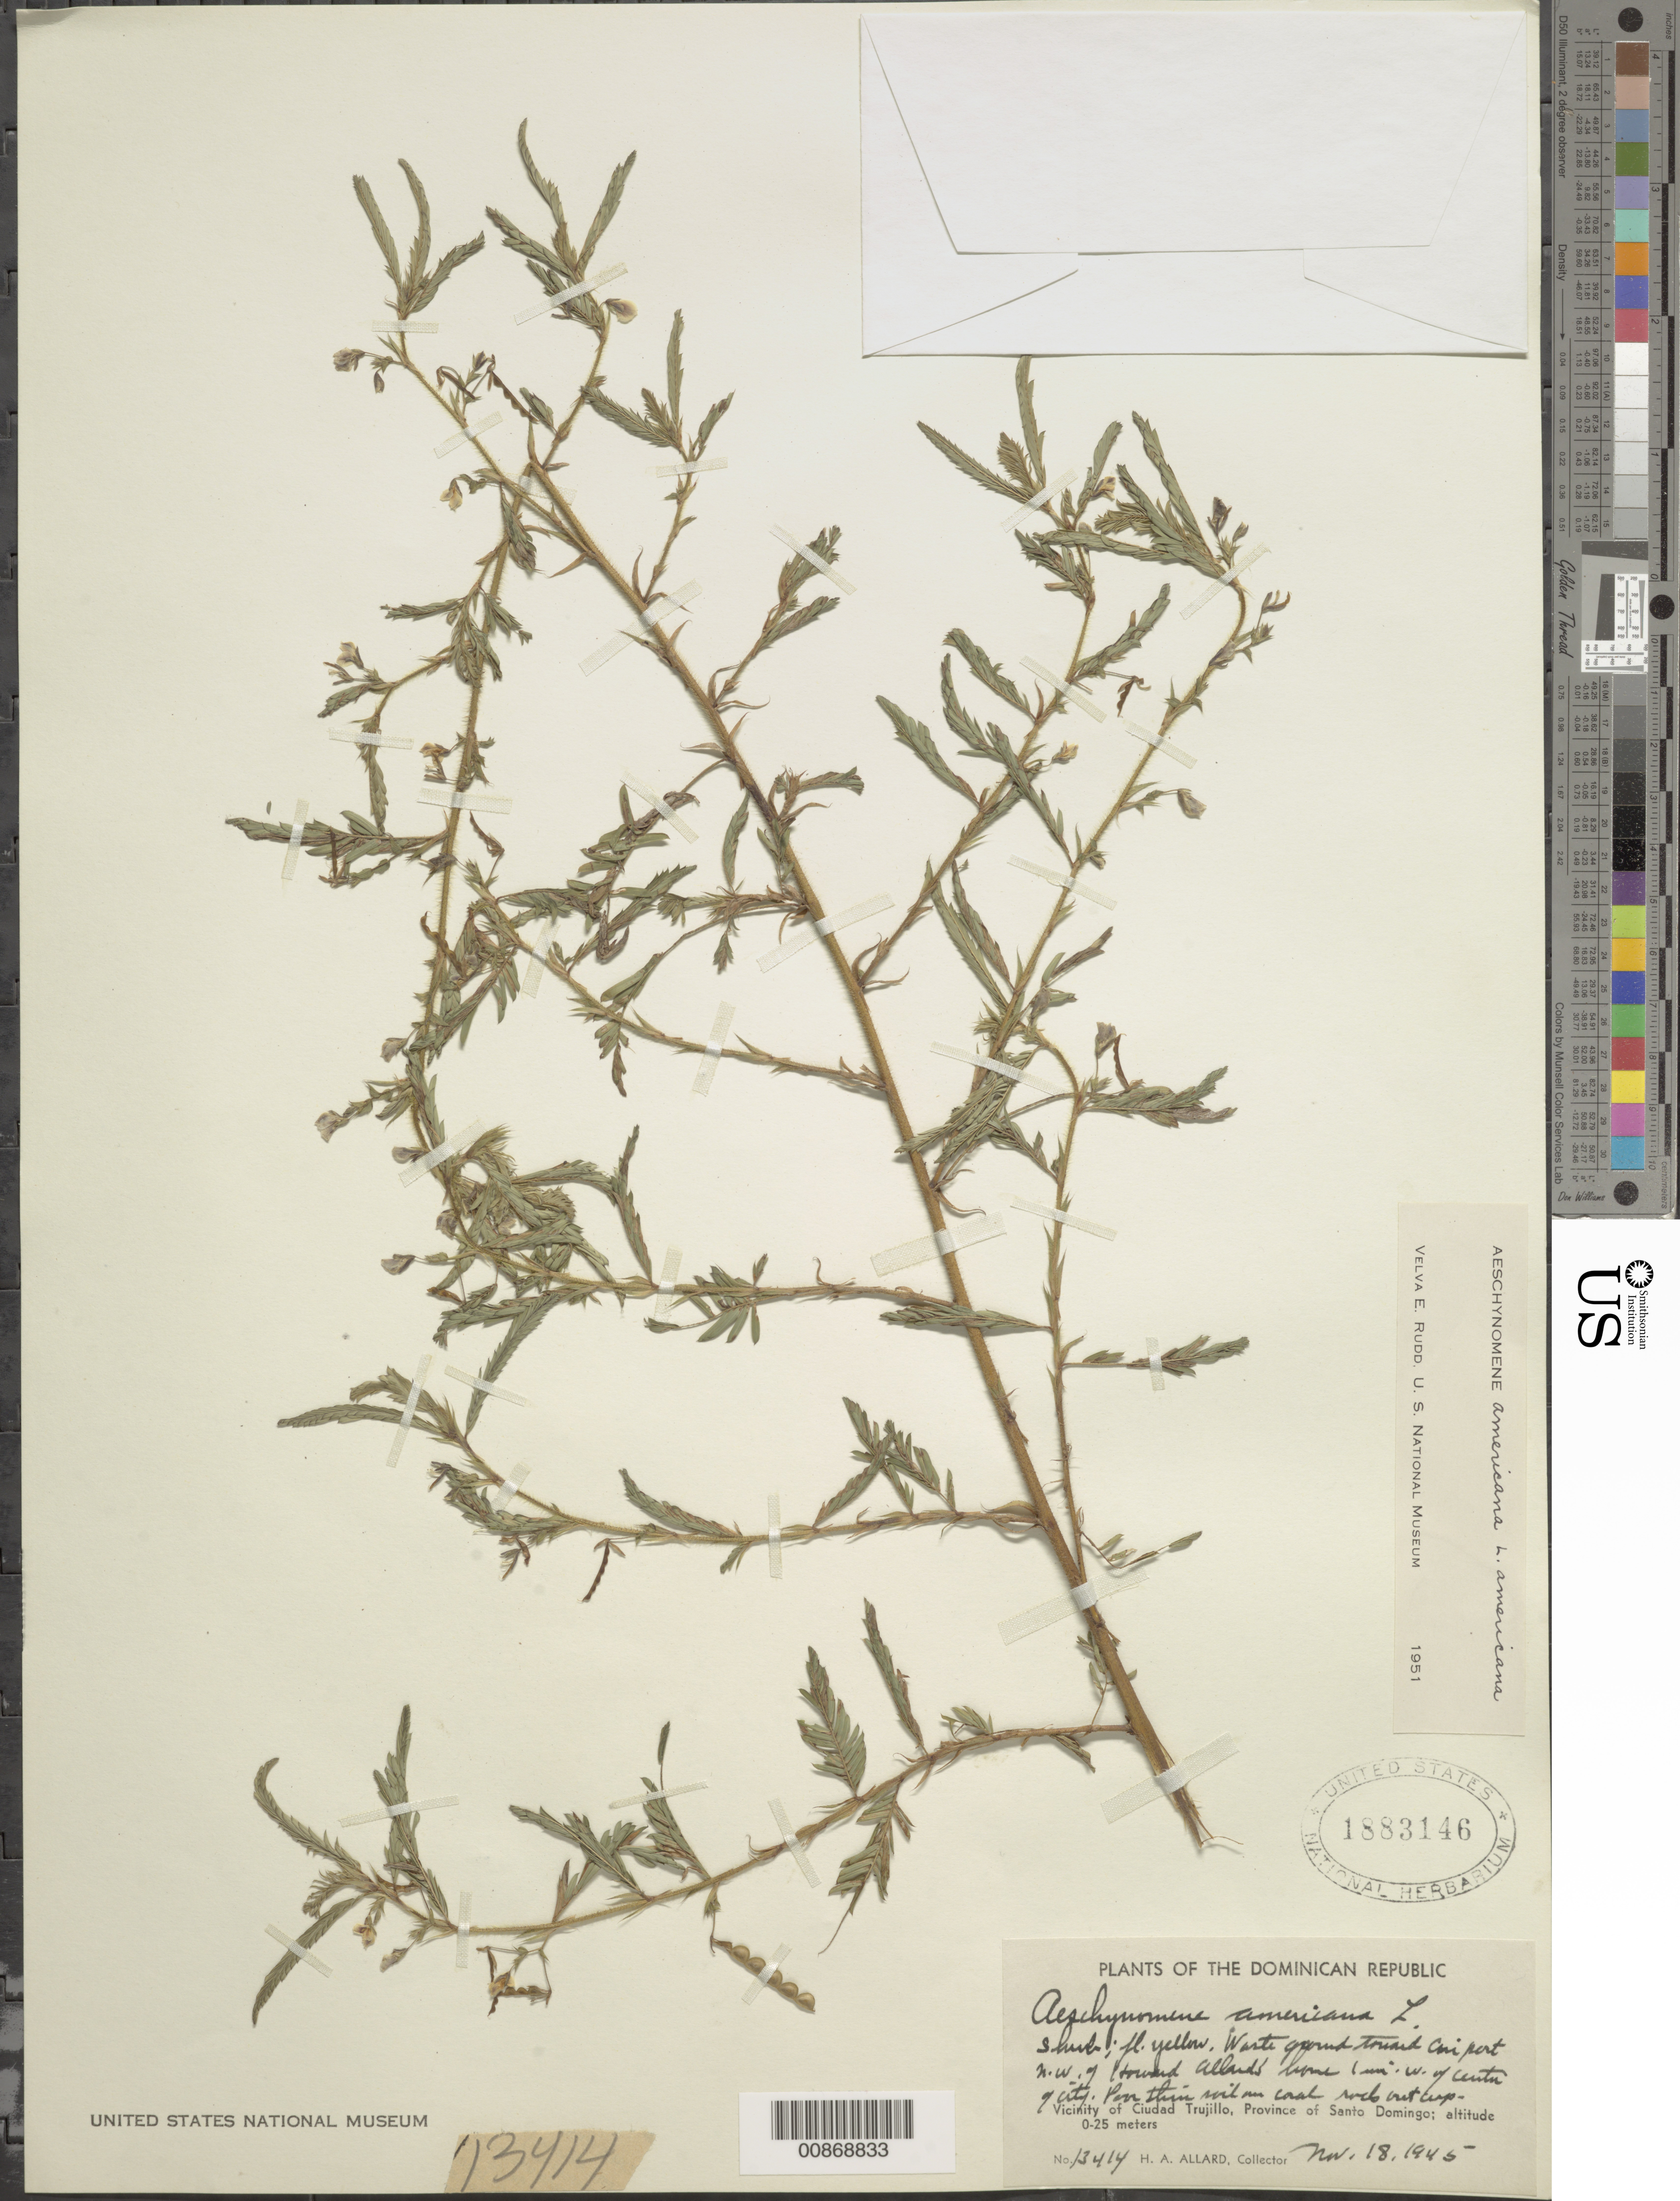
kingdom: Plantae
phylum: Tracheophyta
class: Magnoliopsida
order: Fabales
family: Fabaceae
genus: Aeschynomene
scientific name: Aeschynomene americana var. americana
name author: L.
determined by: Rudd, V. E.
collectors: H. A. Allard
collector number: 13414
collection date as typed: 18 Nov 1945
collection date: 1945-11-18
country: Dominican Republic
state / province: Distrito Nacional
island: Hispaniola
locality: Vicinity of Ciudad Trujillo, Province of Santo Domingo (obsolete). Waste ground toward airport NW of Howard Allard's home, 1 mi. W of center of city.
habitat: Waste ground. Poor thin soil on coral rock outcrop.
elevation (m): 0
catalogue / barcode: US 1883146